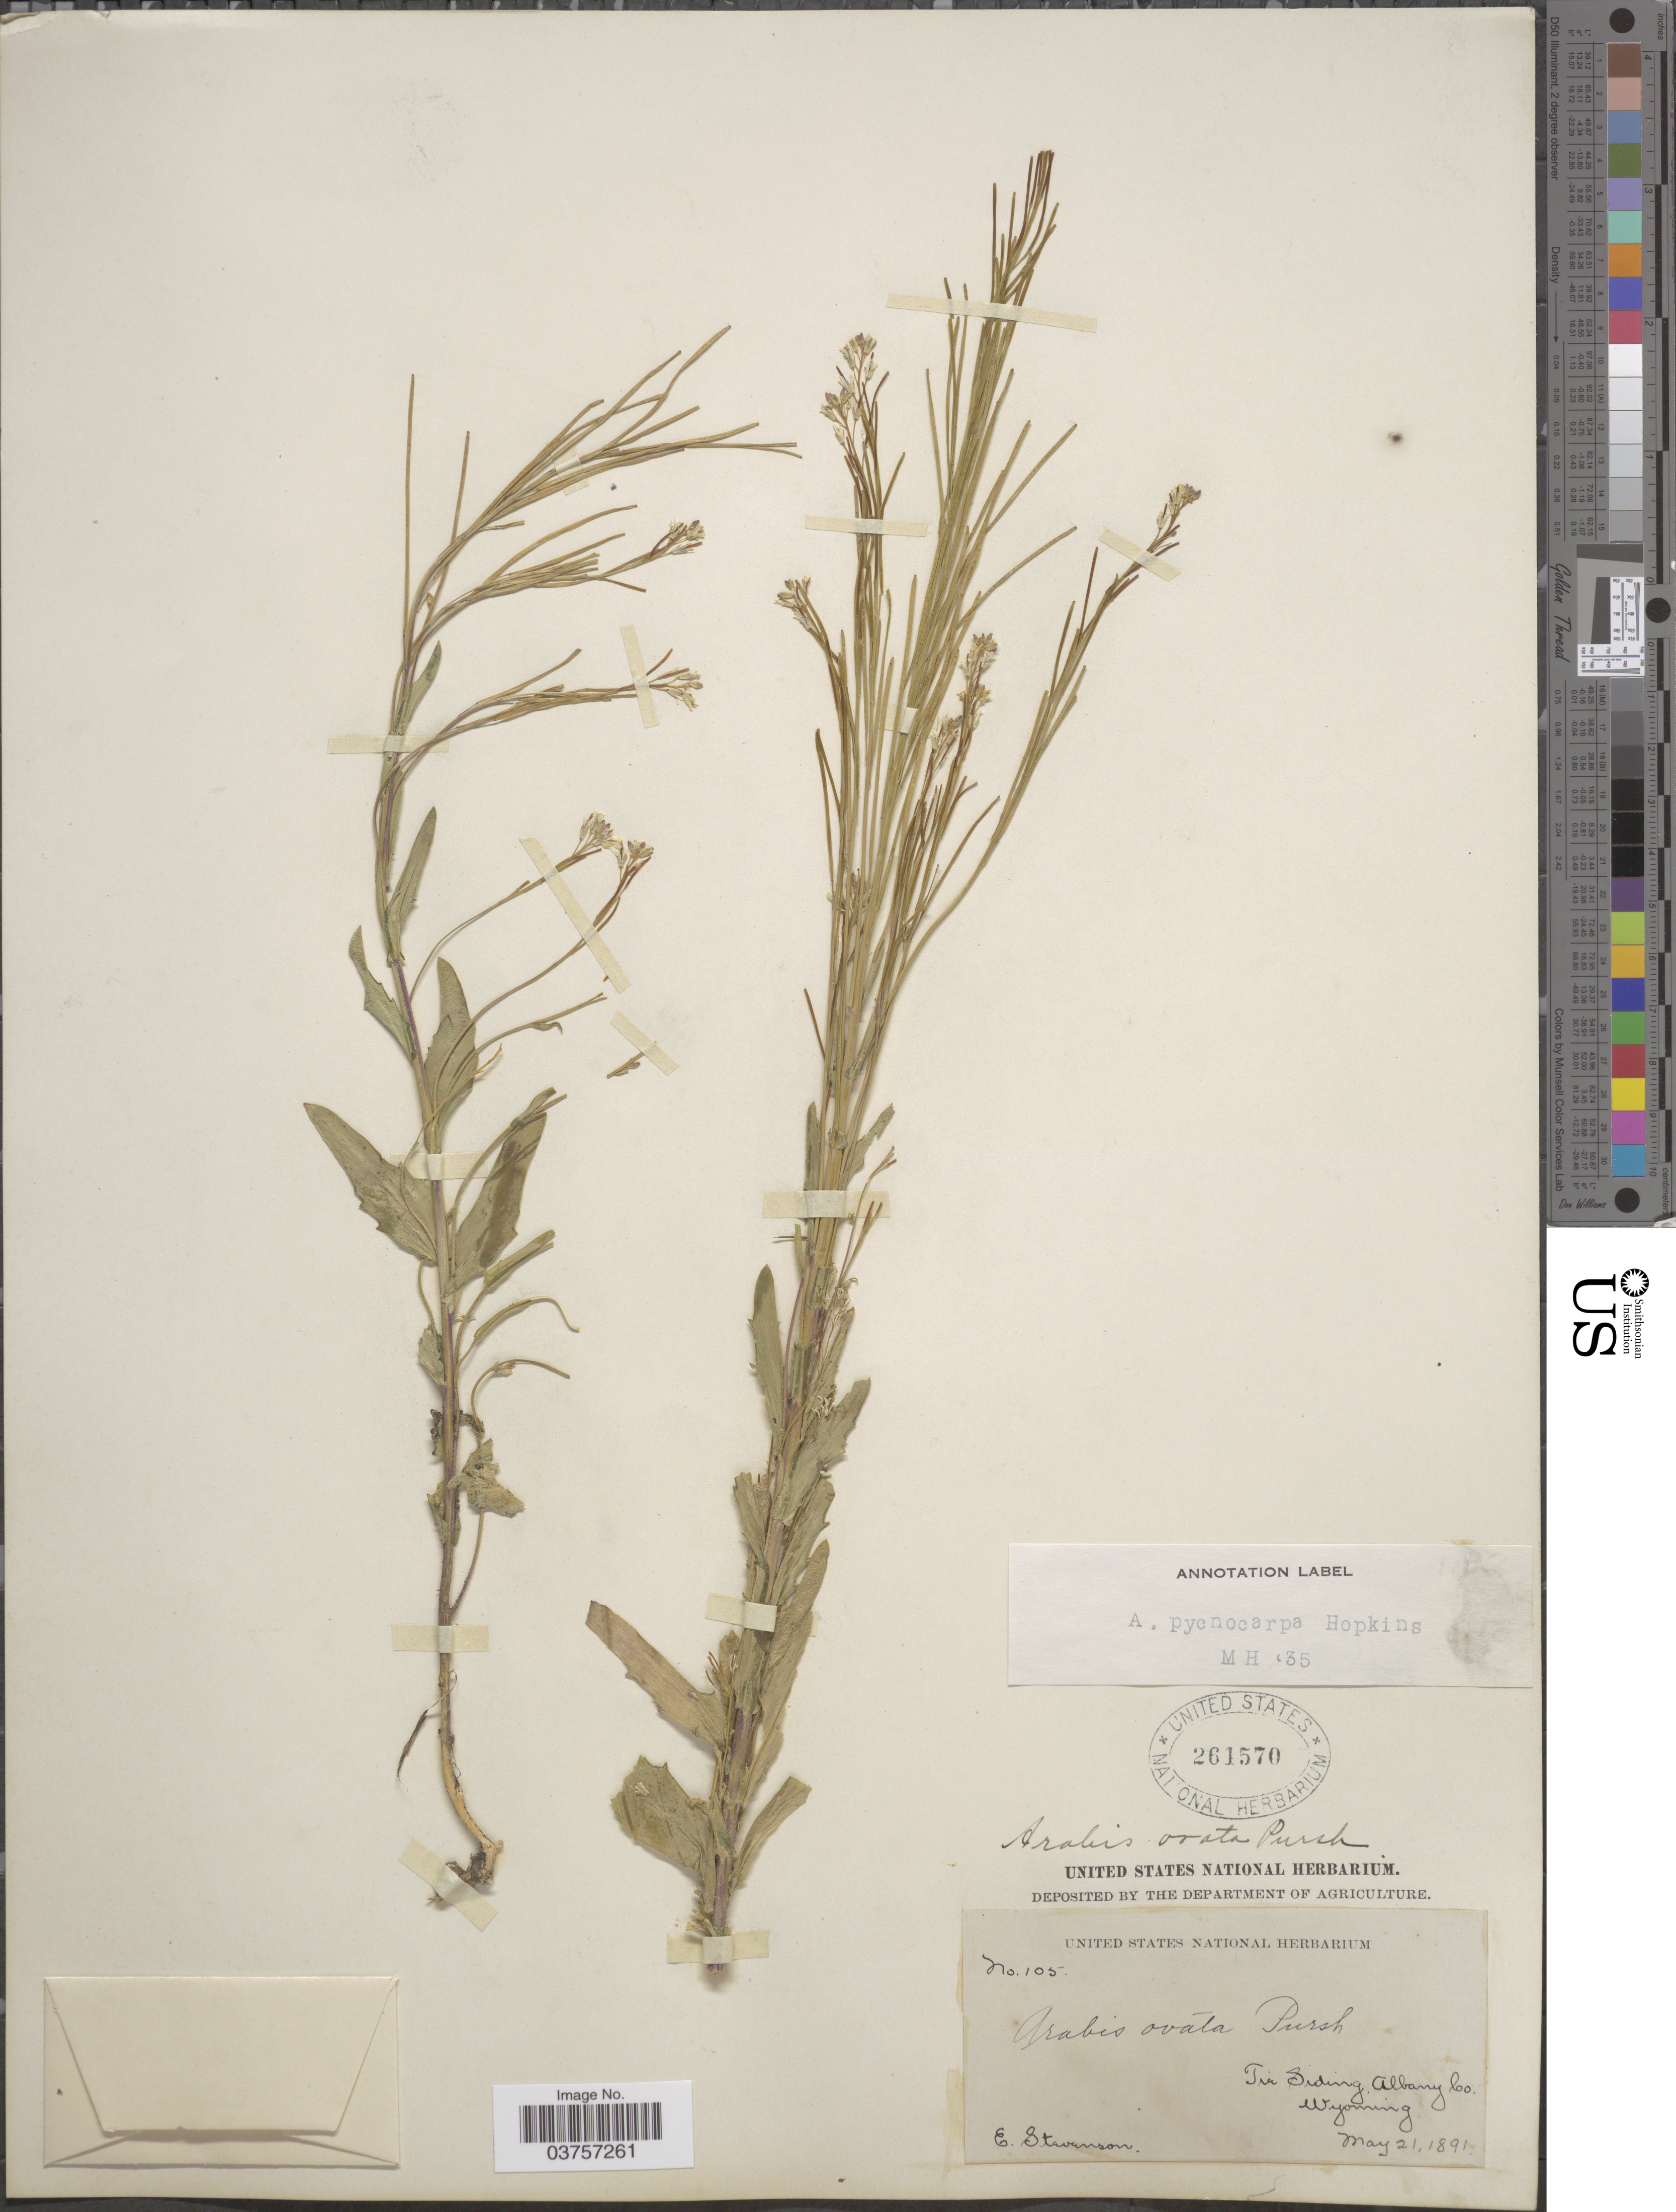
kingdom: Plantae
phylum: Tracheophyta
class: Magnoliopsida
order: Brassicales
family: Brassicaceae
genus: Arabis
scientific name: Arabis hirsuta var. pycnocarpa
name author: M. Hopkins & Rollins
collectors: E. Stevenson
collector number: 105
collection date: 1891-05-21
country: United States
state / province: Wyoming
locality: Tie Siding, Albany Co.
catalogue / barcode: US 261570